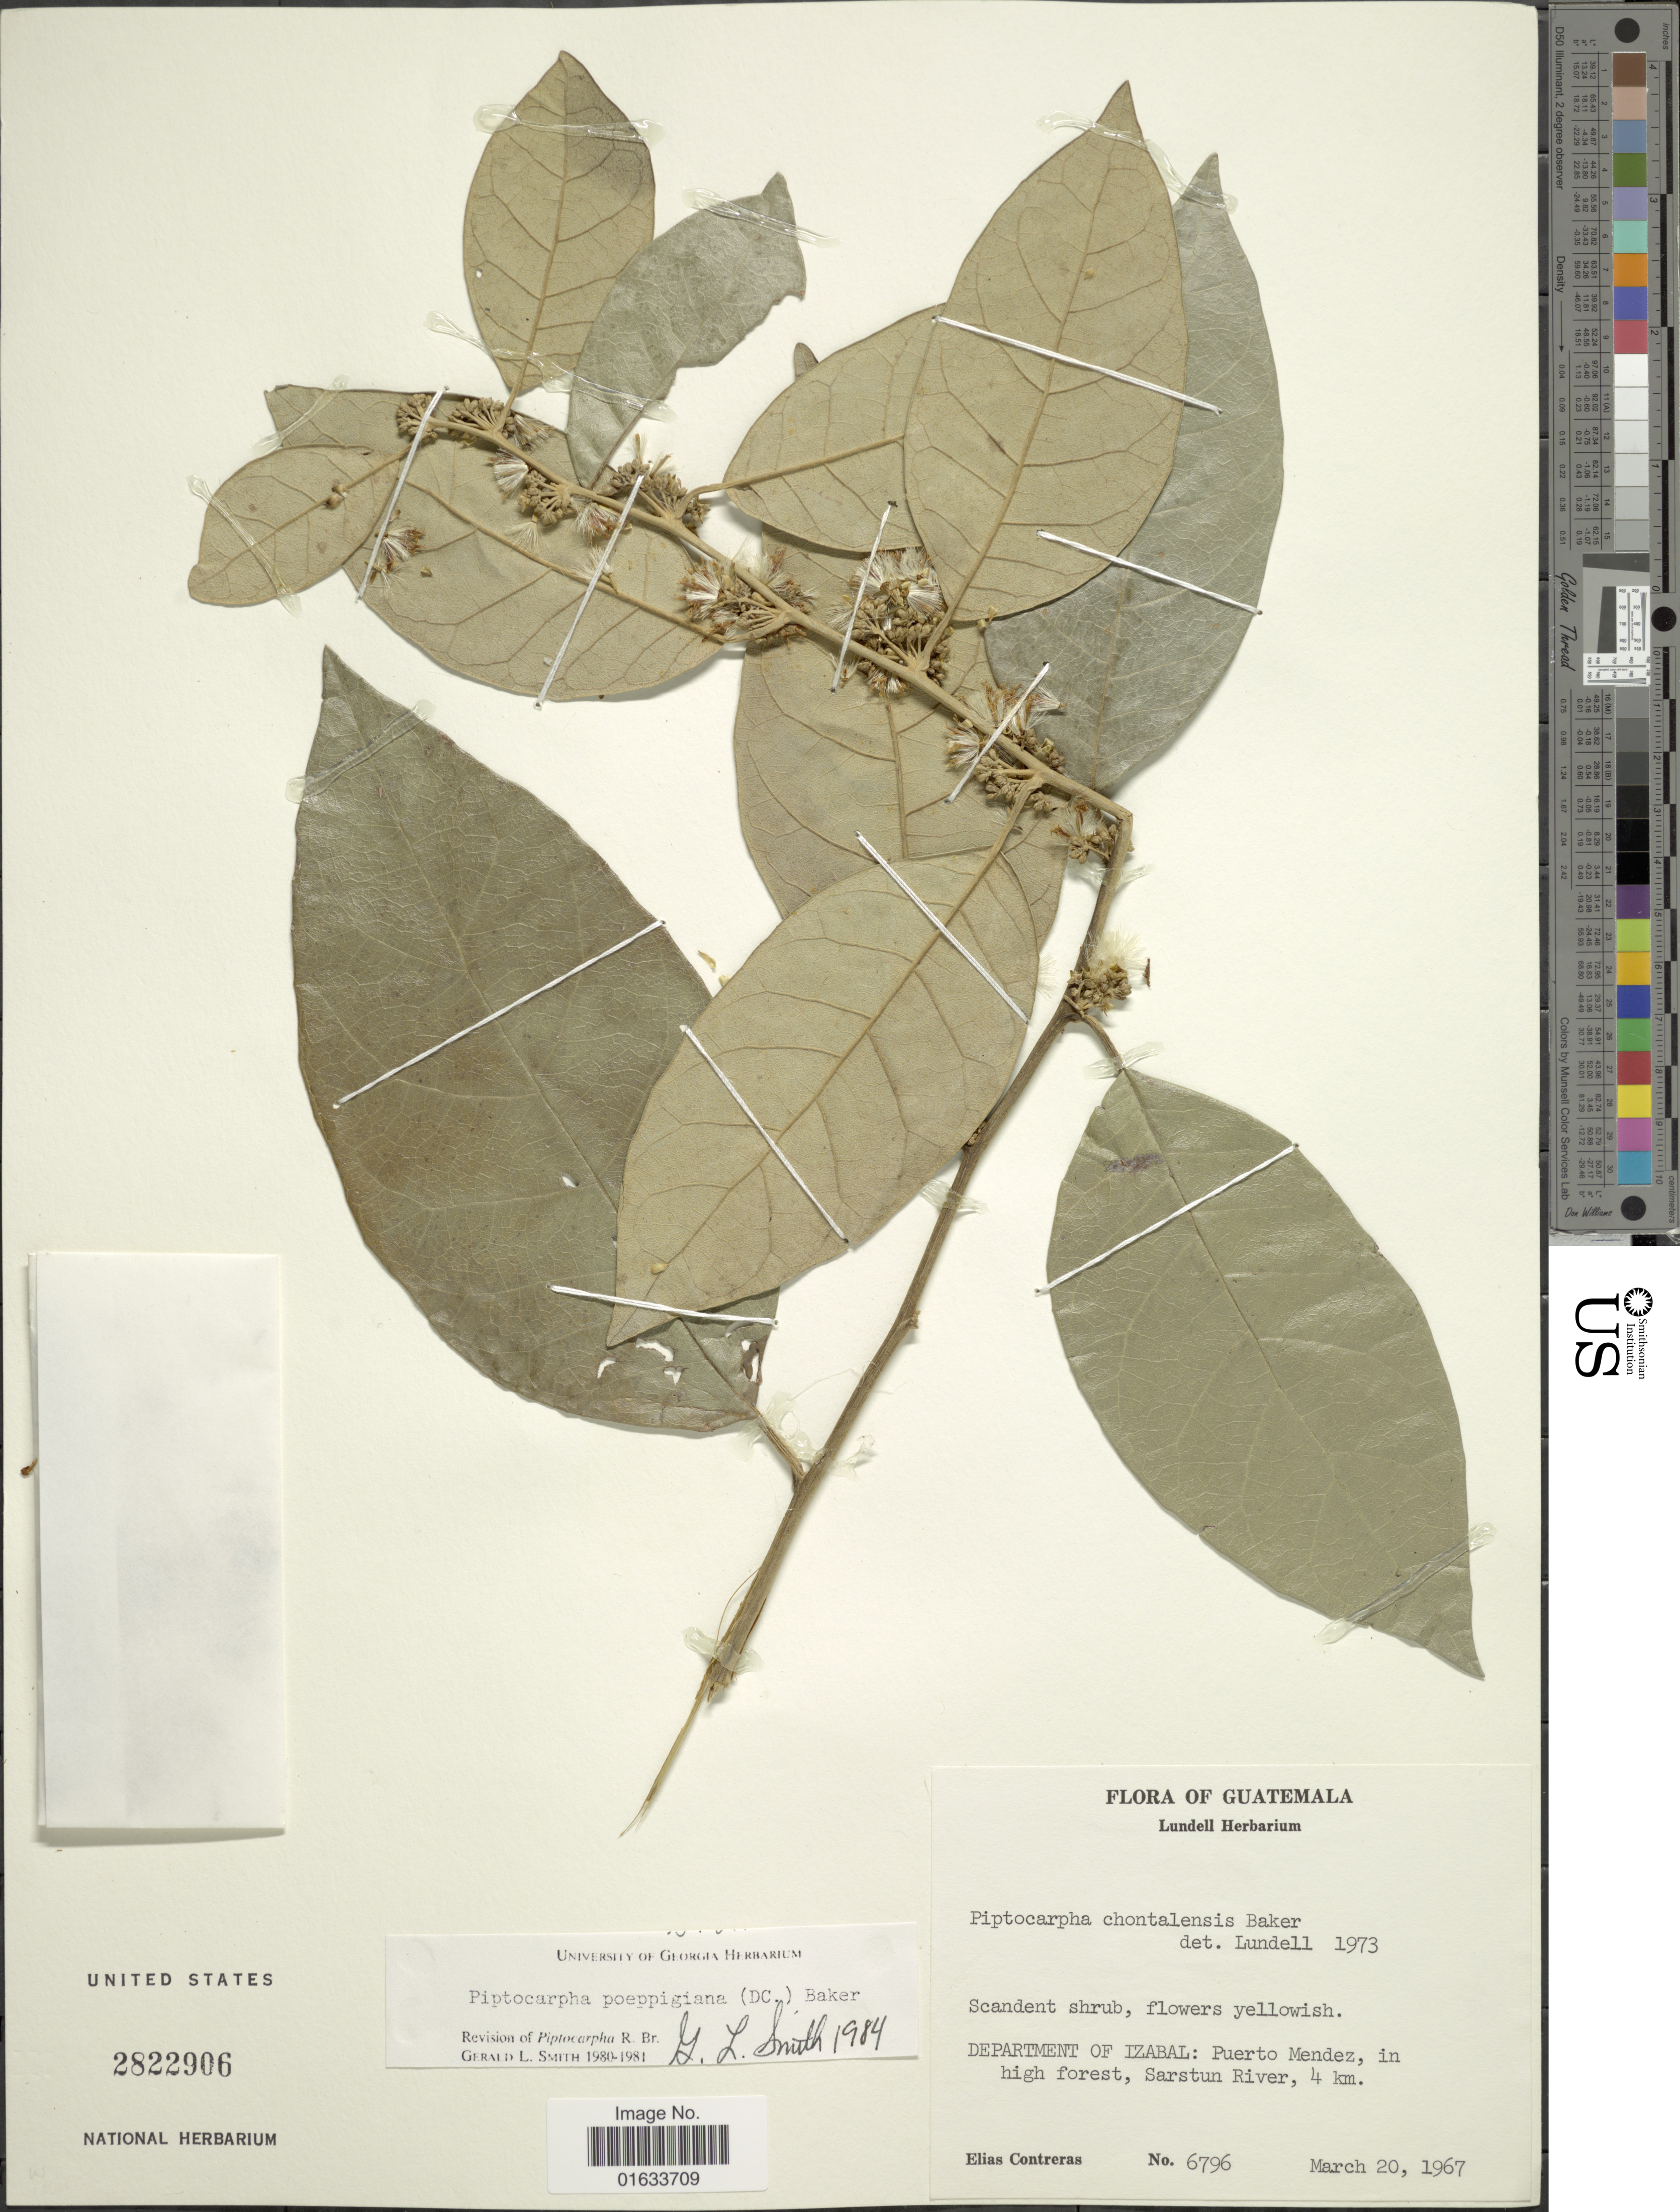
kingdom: Plantae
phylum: Tracheophyta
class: Magnoliopsida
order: Asterales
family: Asteraceae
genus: Piptocarpha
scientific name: Piptocarpha poeppigiana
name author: (DC.) Baker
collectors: E. Contreras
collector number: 6796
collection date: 1967-03-20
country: Guatemala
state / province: Izabal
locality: Department of Izabal: Puerto Mendez, in high forest, Sarstun River, 4 km.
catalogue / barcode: US 2822906